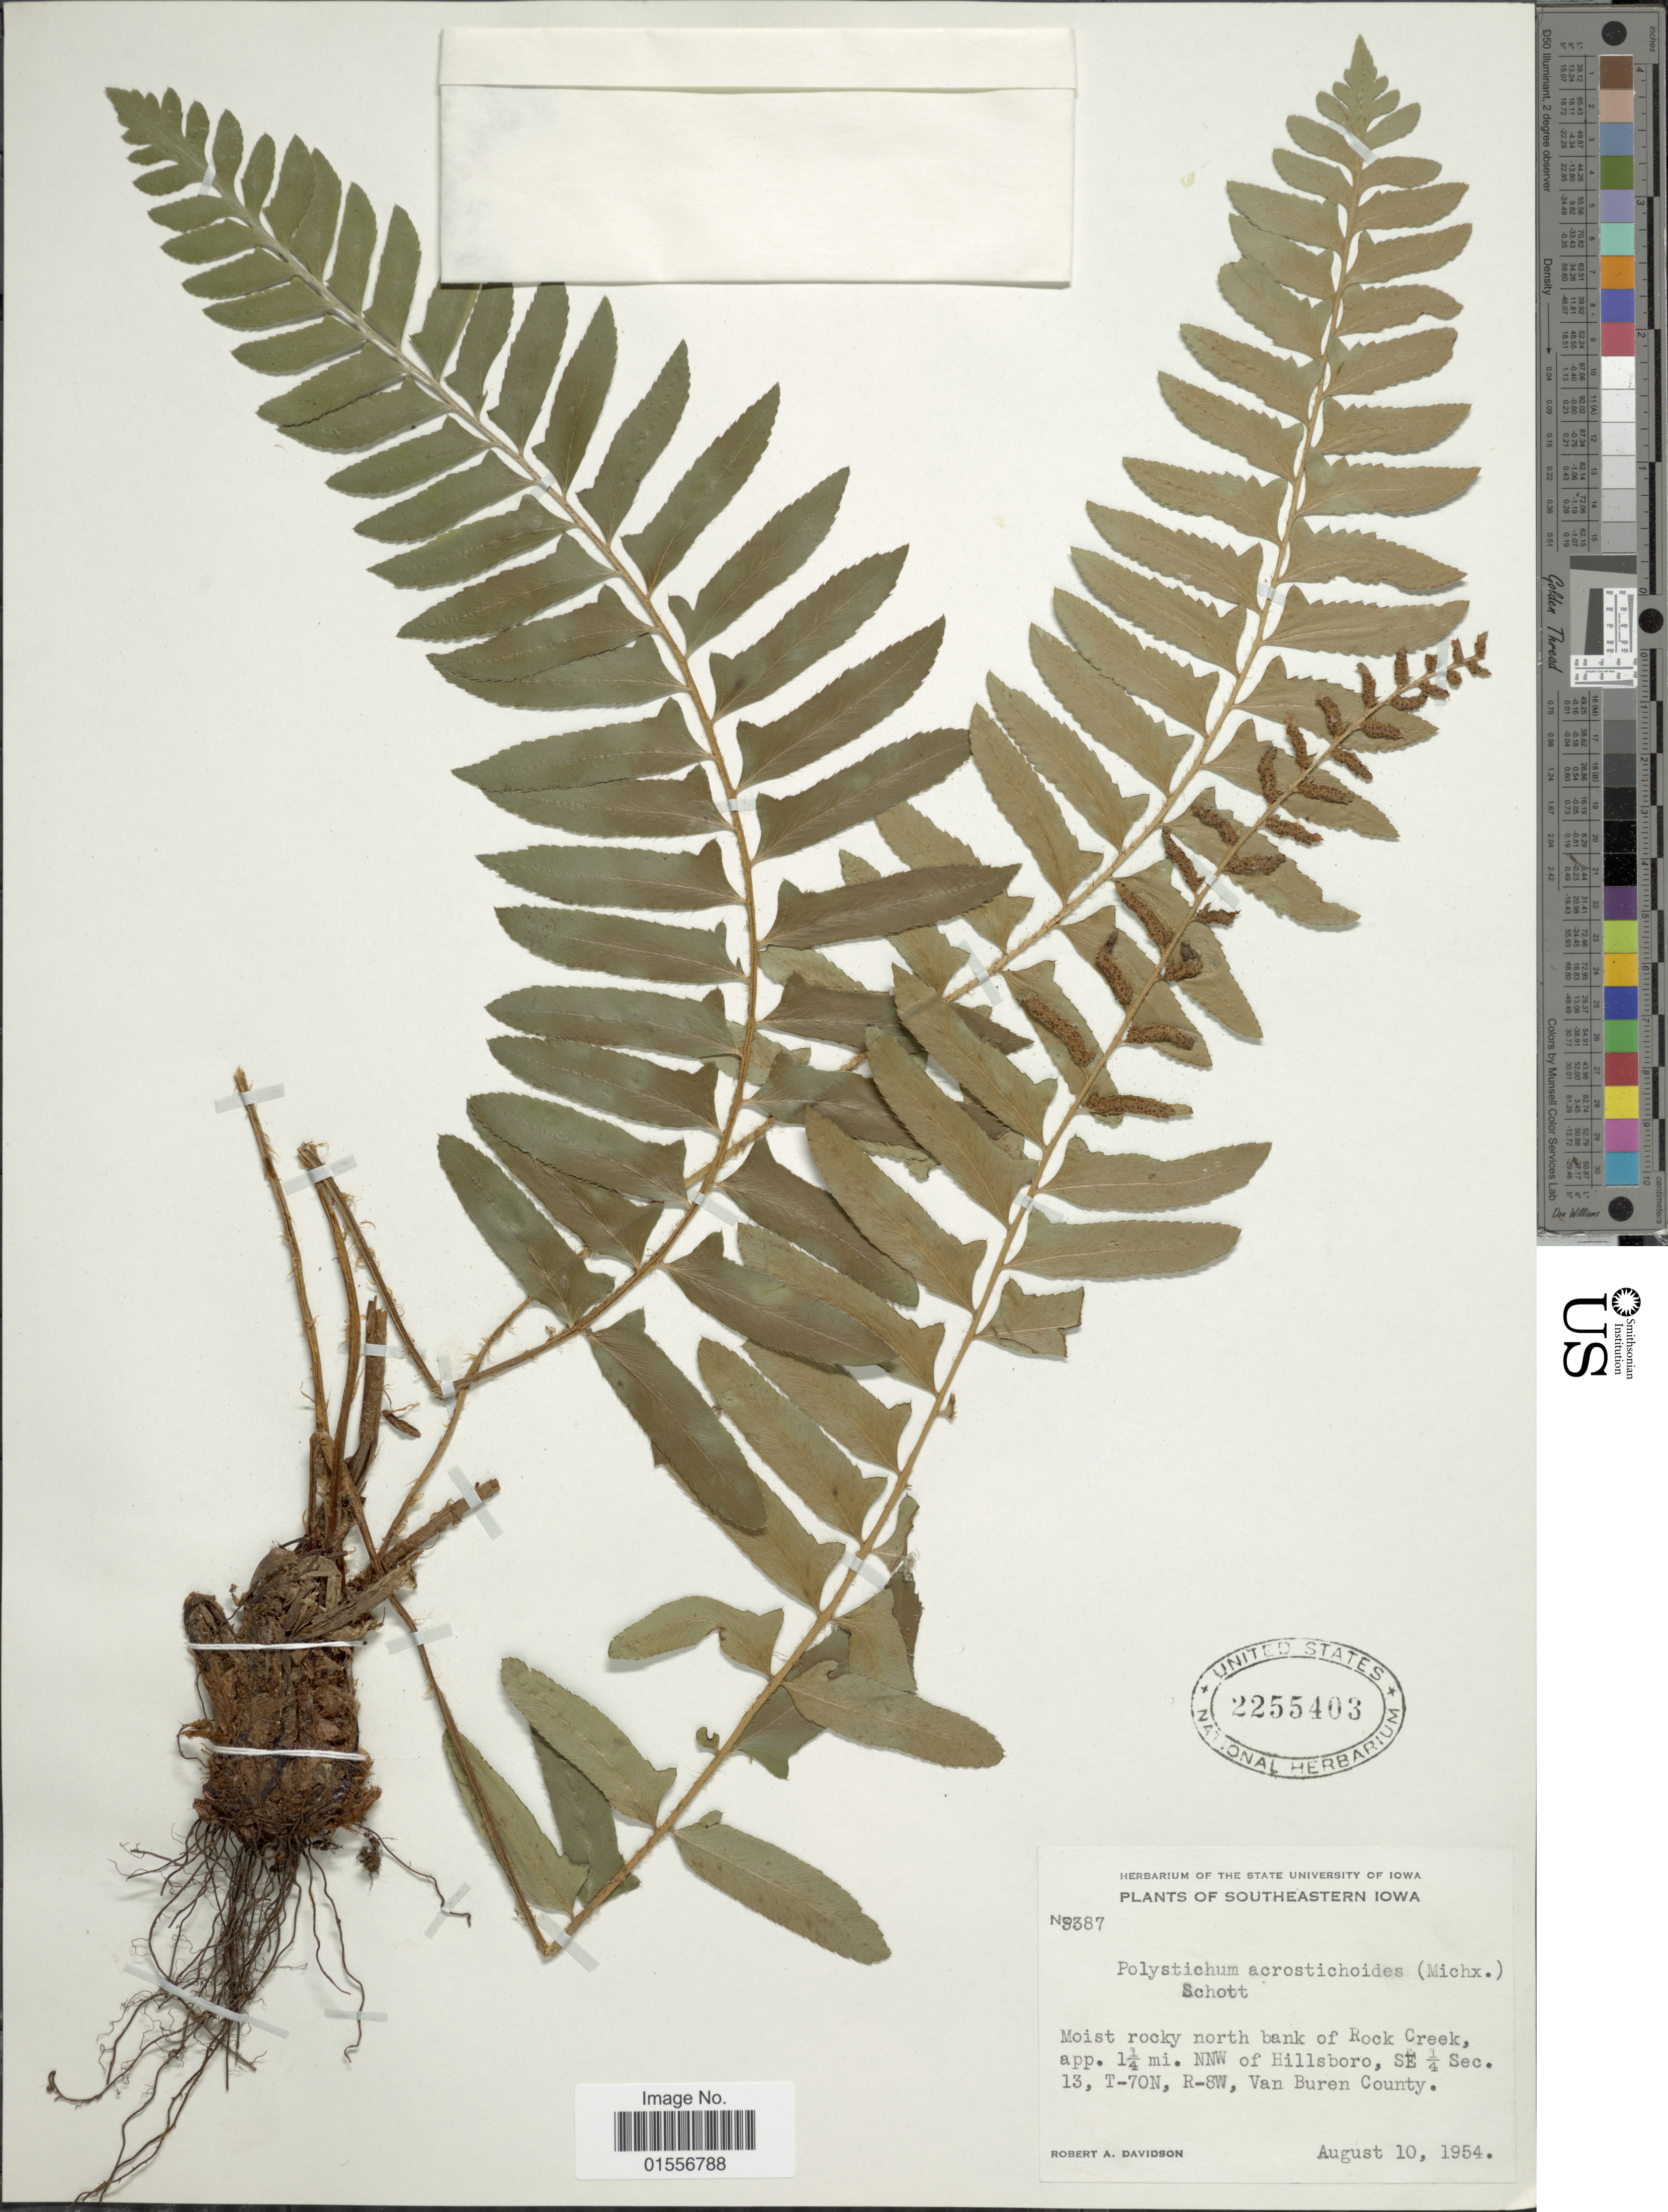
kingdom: Plantae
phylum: Tracheophyta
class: Polypodiopsida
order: Polypodiales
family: Dryopteridaceae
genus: Polystichum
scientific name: Polystichum acrostichoides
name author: (Michx.) Schott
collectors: R. A. Davidson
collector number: N9387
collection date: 1954-08-10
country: United States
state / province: Iowa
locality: Southeastern Iowa, moist rocky north bank of Rock Creek, app. 1 1/4 mi. NNW of Hillsboro, SE 1/4 Dec. 13, T-7ON, R-8W, Van Buren County.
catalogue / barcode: US 2255403